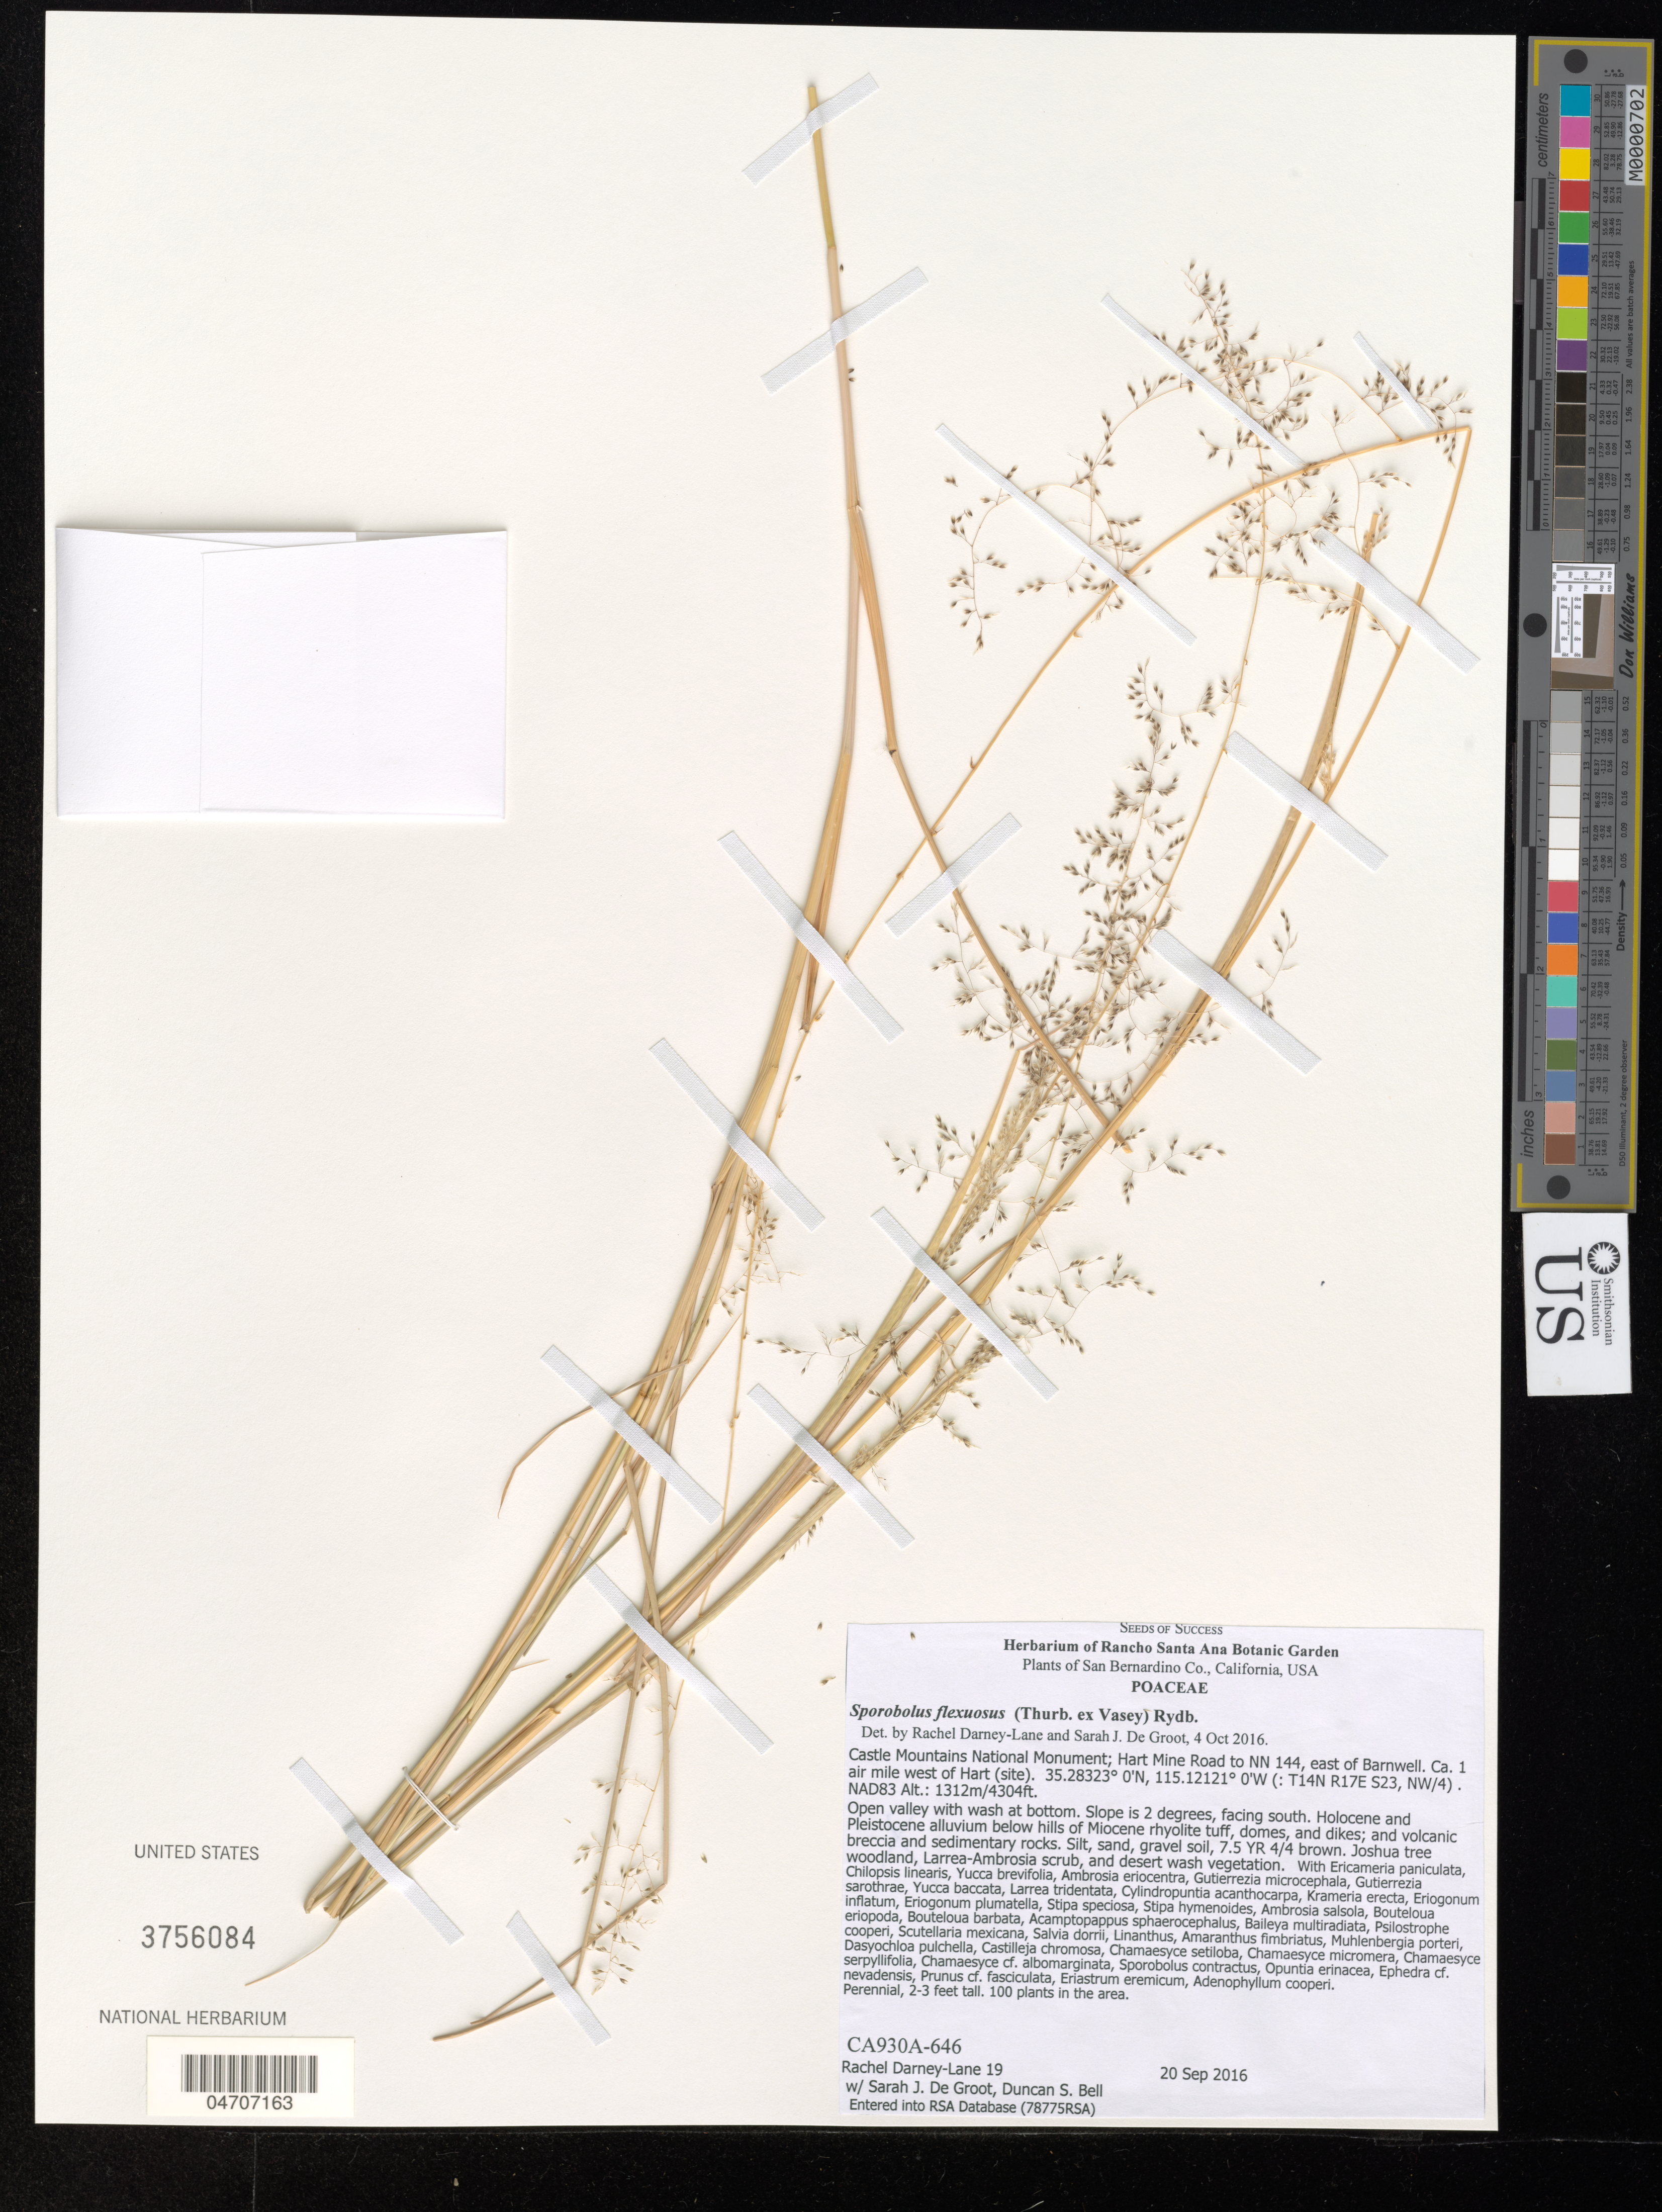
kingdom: Plantae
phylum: Tracheophyta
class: Liliopsida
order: Poales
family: Poaceae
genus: Sporobolus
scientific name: Sporobolus flexuosus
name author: (Thurb.) Rydb.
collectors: R. Darney-Lane, S. De Groot & D. S. Bell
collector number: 19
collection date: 2016-09-20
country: United States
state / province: California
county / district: San Bernardino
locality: San Bernardino Co. Castle Mountains National Monument; Hart Mine Road to NN 144, east of Barnwell. Ca. 1 air mile west of Hart (site). (: T14N R17E S23, NW/4). NAD83.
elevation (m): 1312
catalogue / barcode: US 3756084